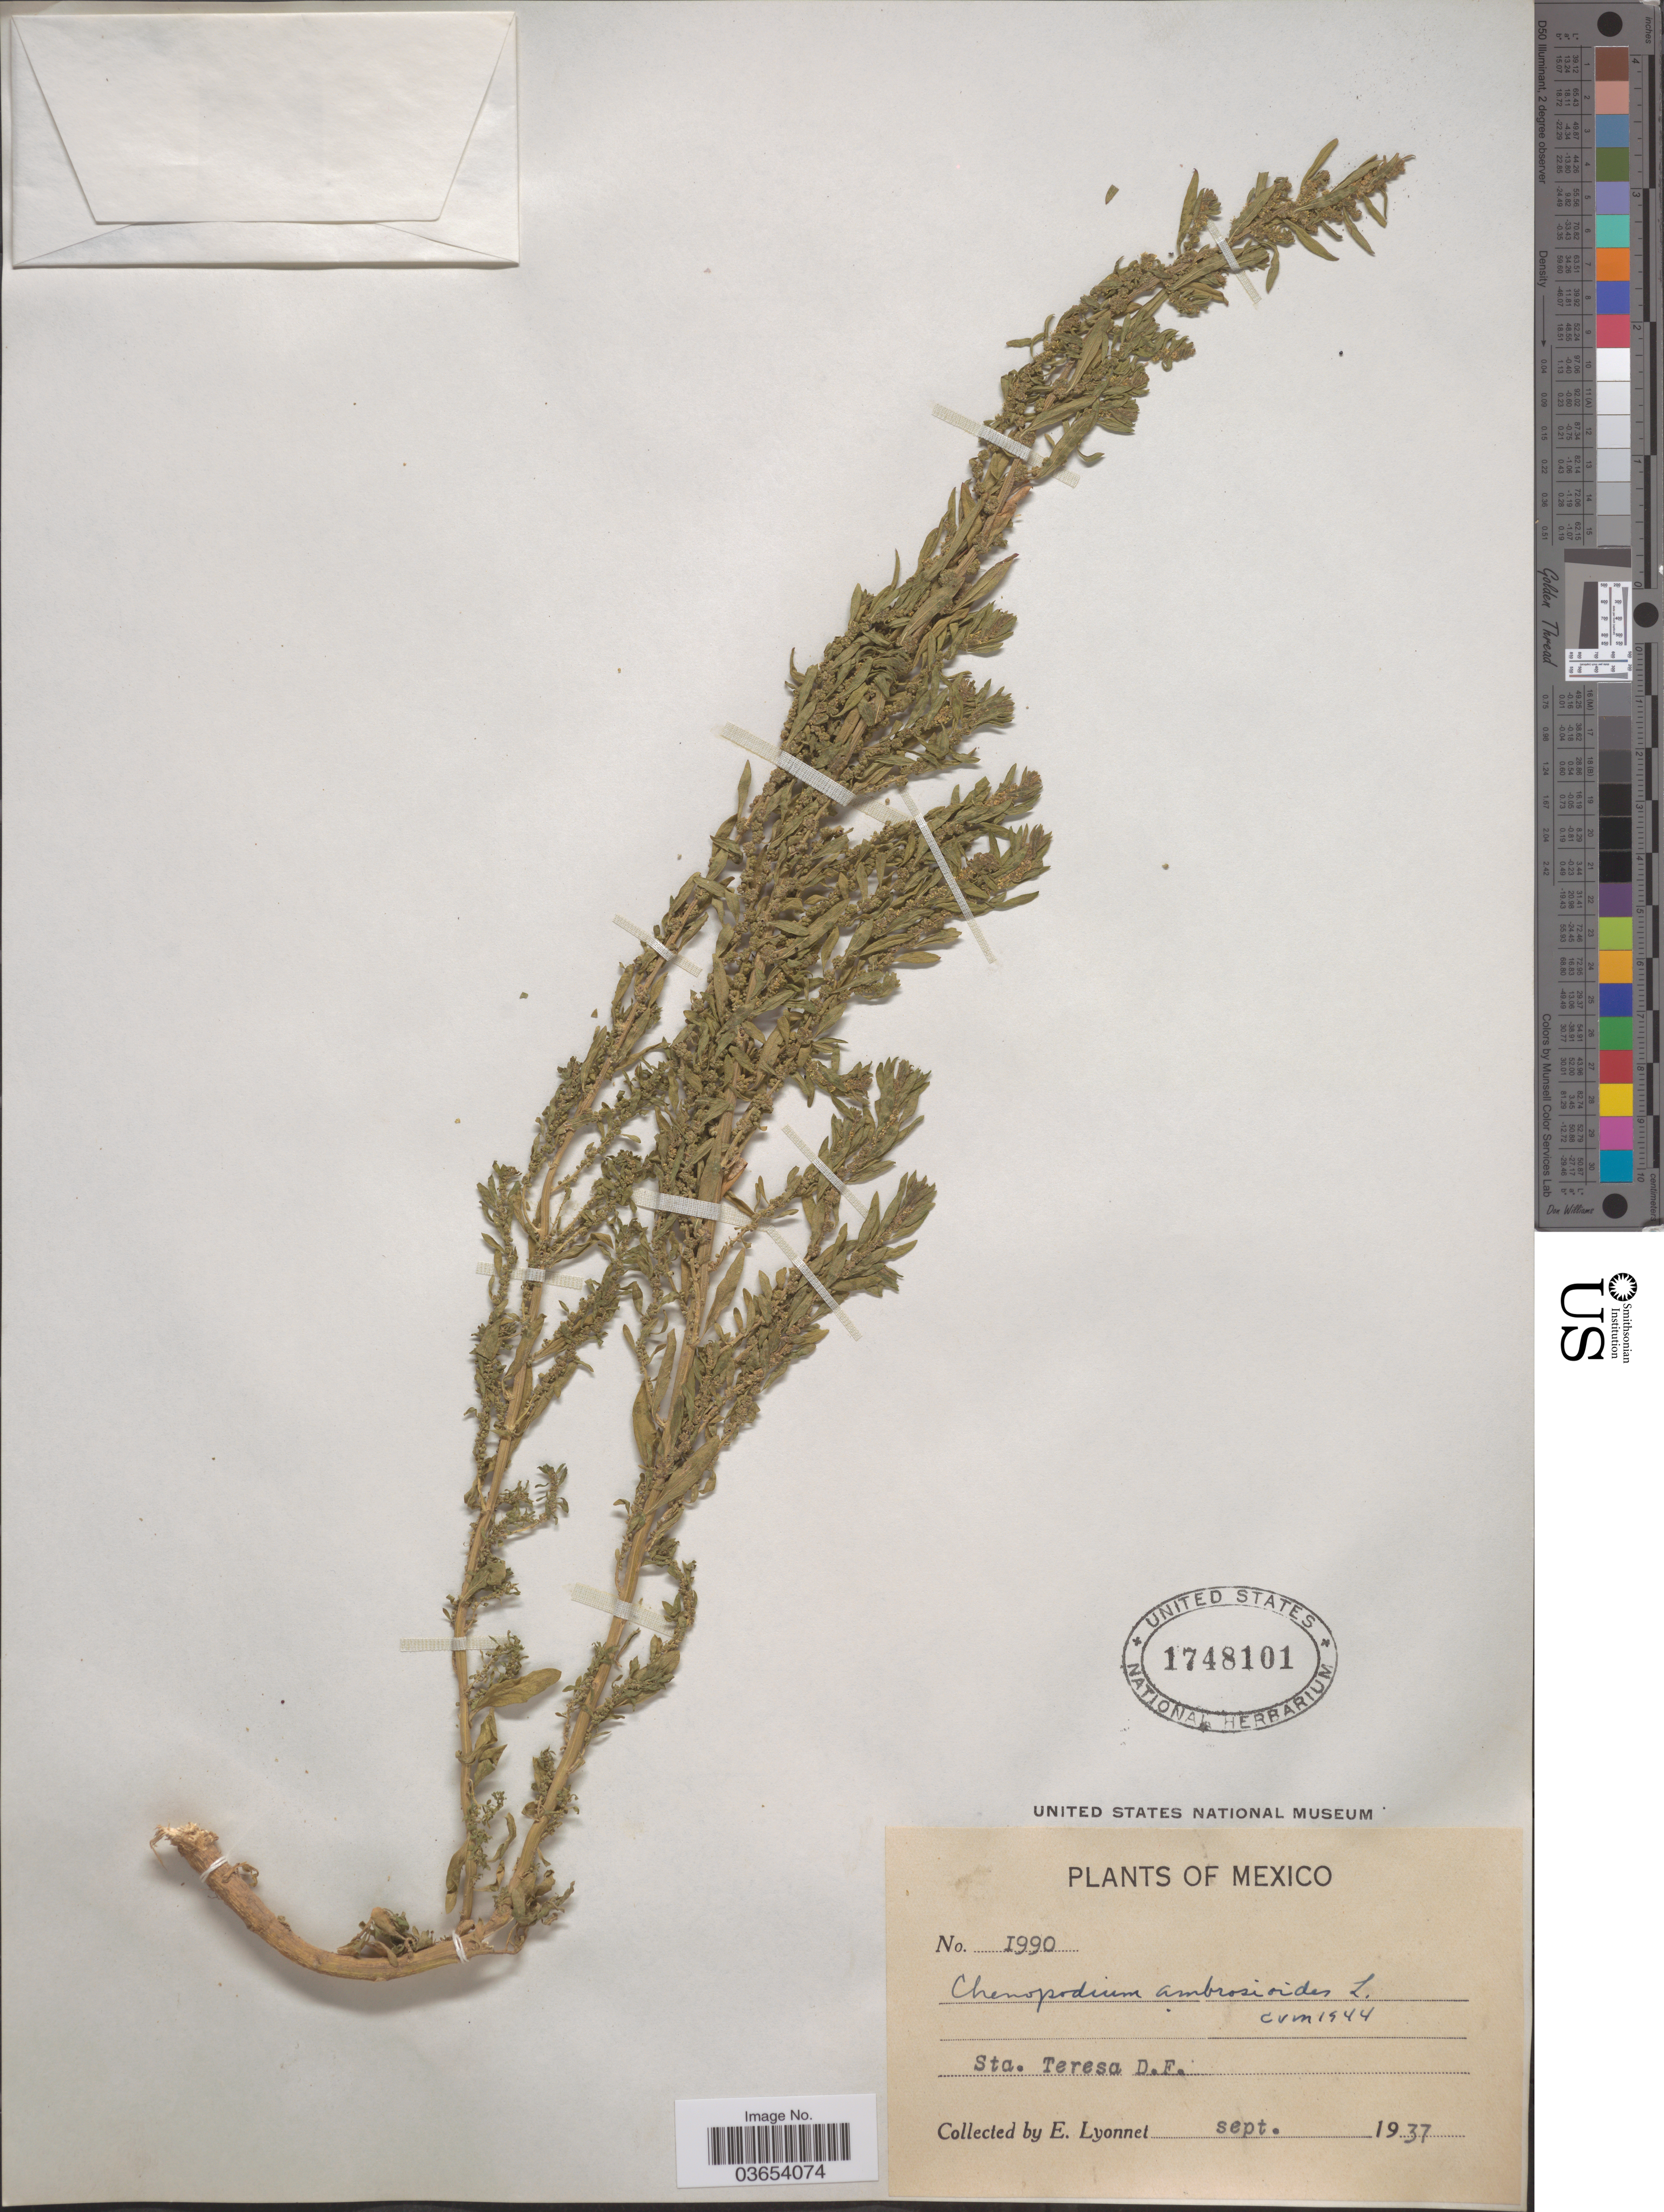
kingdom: Plantae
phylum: Tracheophyta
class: Magnoliopsida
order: Caryophyllales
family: Amaranthaceae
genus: Chenopodium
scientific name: Chenopodium ambrosioides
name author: L.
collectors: E. Lyonnet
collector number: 1990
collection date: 1937-09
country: Mexico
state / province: Distrito Federal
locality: Sta. Teresa D.F.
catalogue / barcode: US 1748101